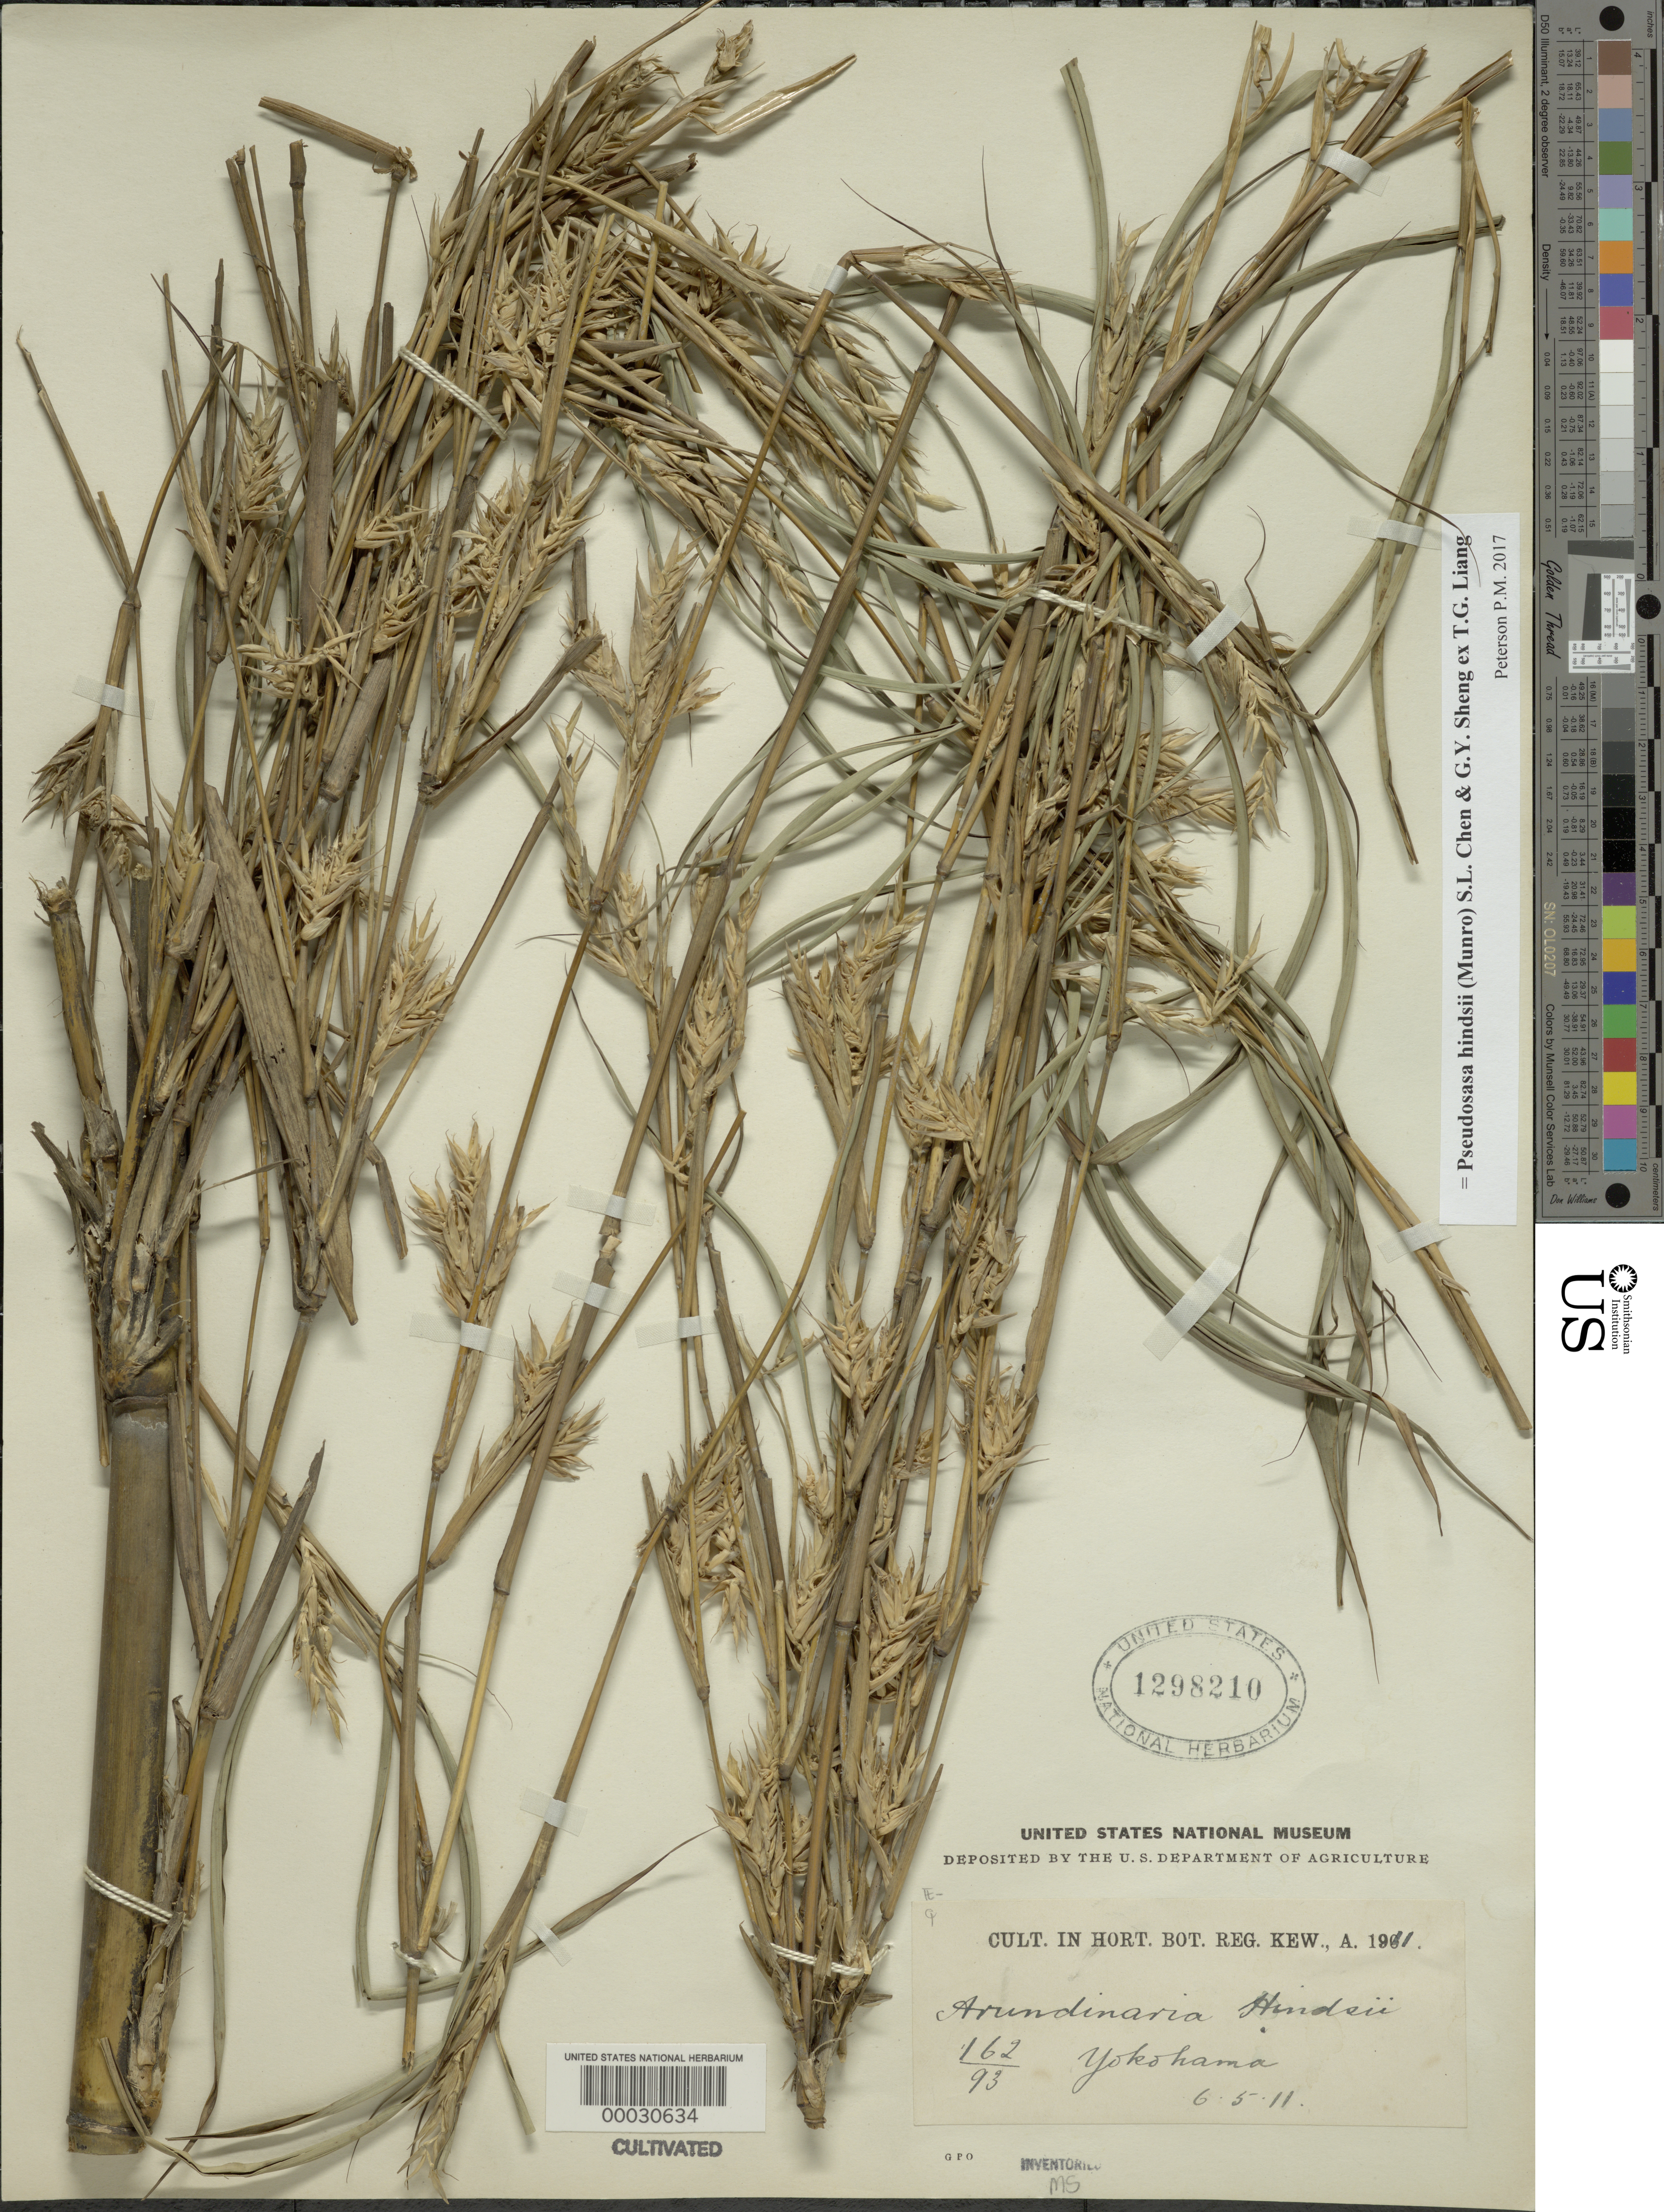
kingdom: Plantae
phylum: Tracheophyta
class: Liliopsida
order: Poales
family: Poaceae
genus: Pseudosasa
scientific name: Pseudosasa hindsii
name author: (Munro) S.L. Chen & G.Y. Sheng ex T.G. Liang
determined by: Poaceae Reorganization Project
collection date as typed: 05 Jun 1911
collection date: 1911-06-05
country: United Kingdom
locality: Royal botanical gardens-kew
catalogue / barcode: US 1298210